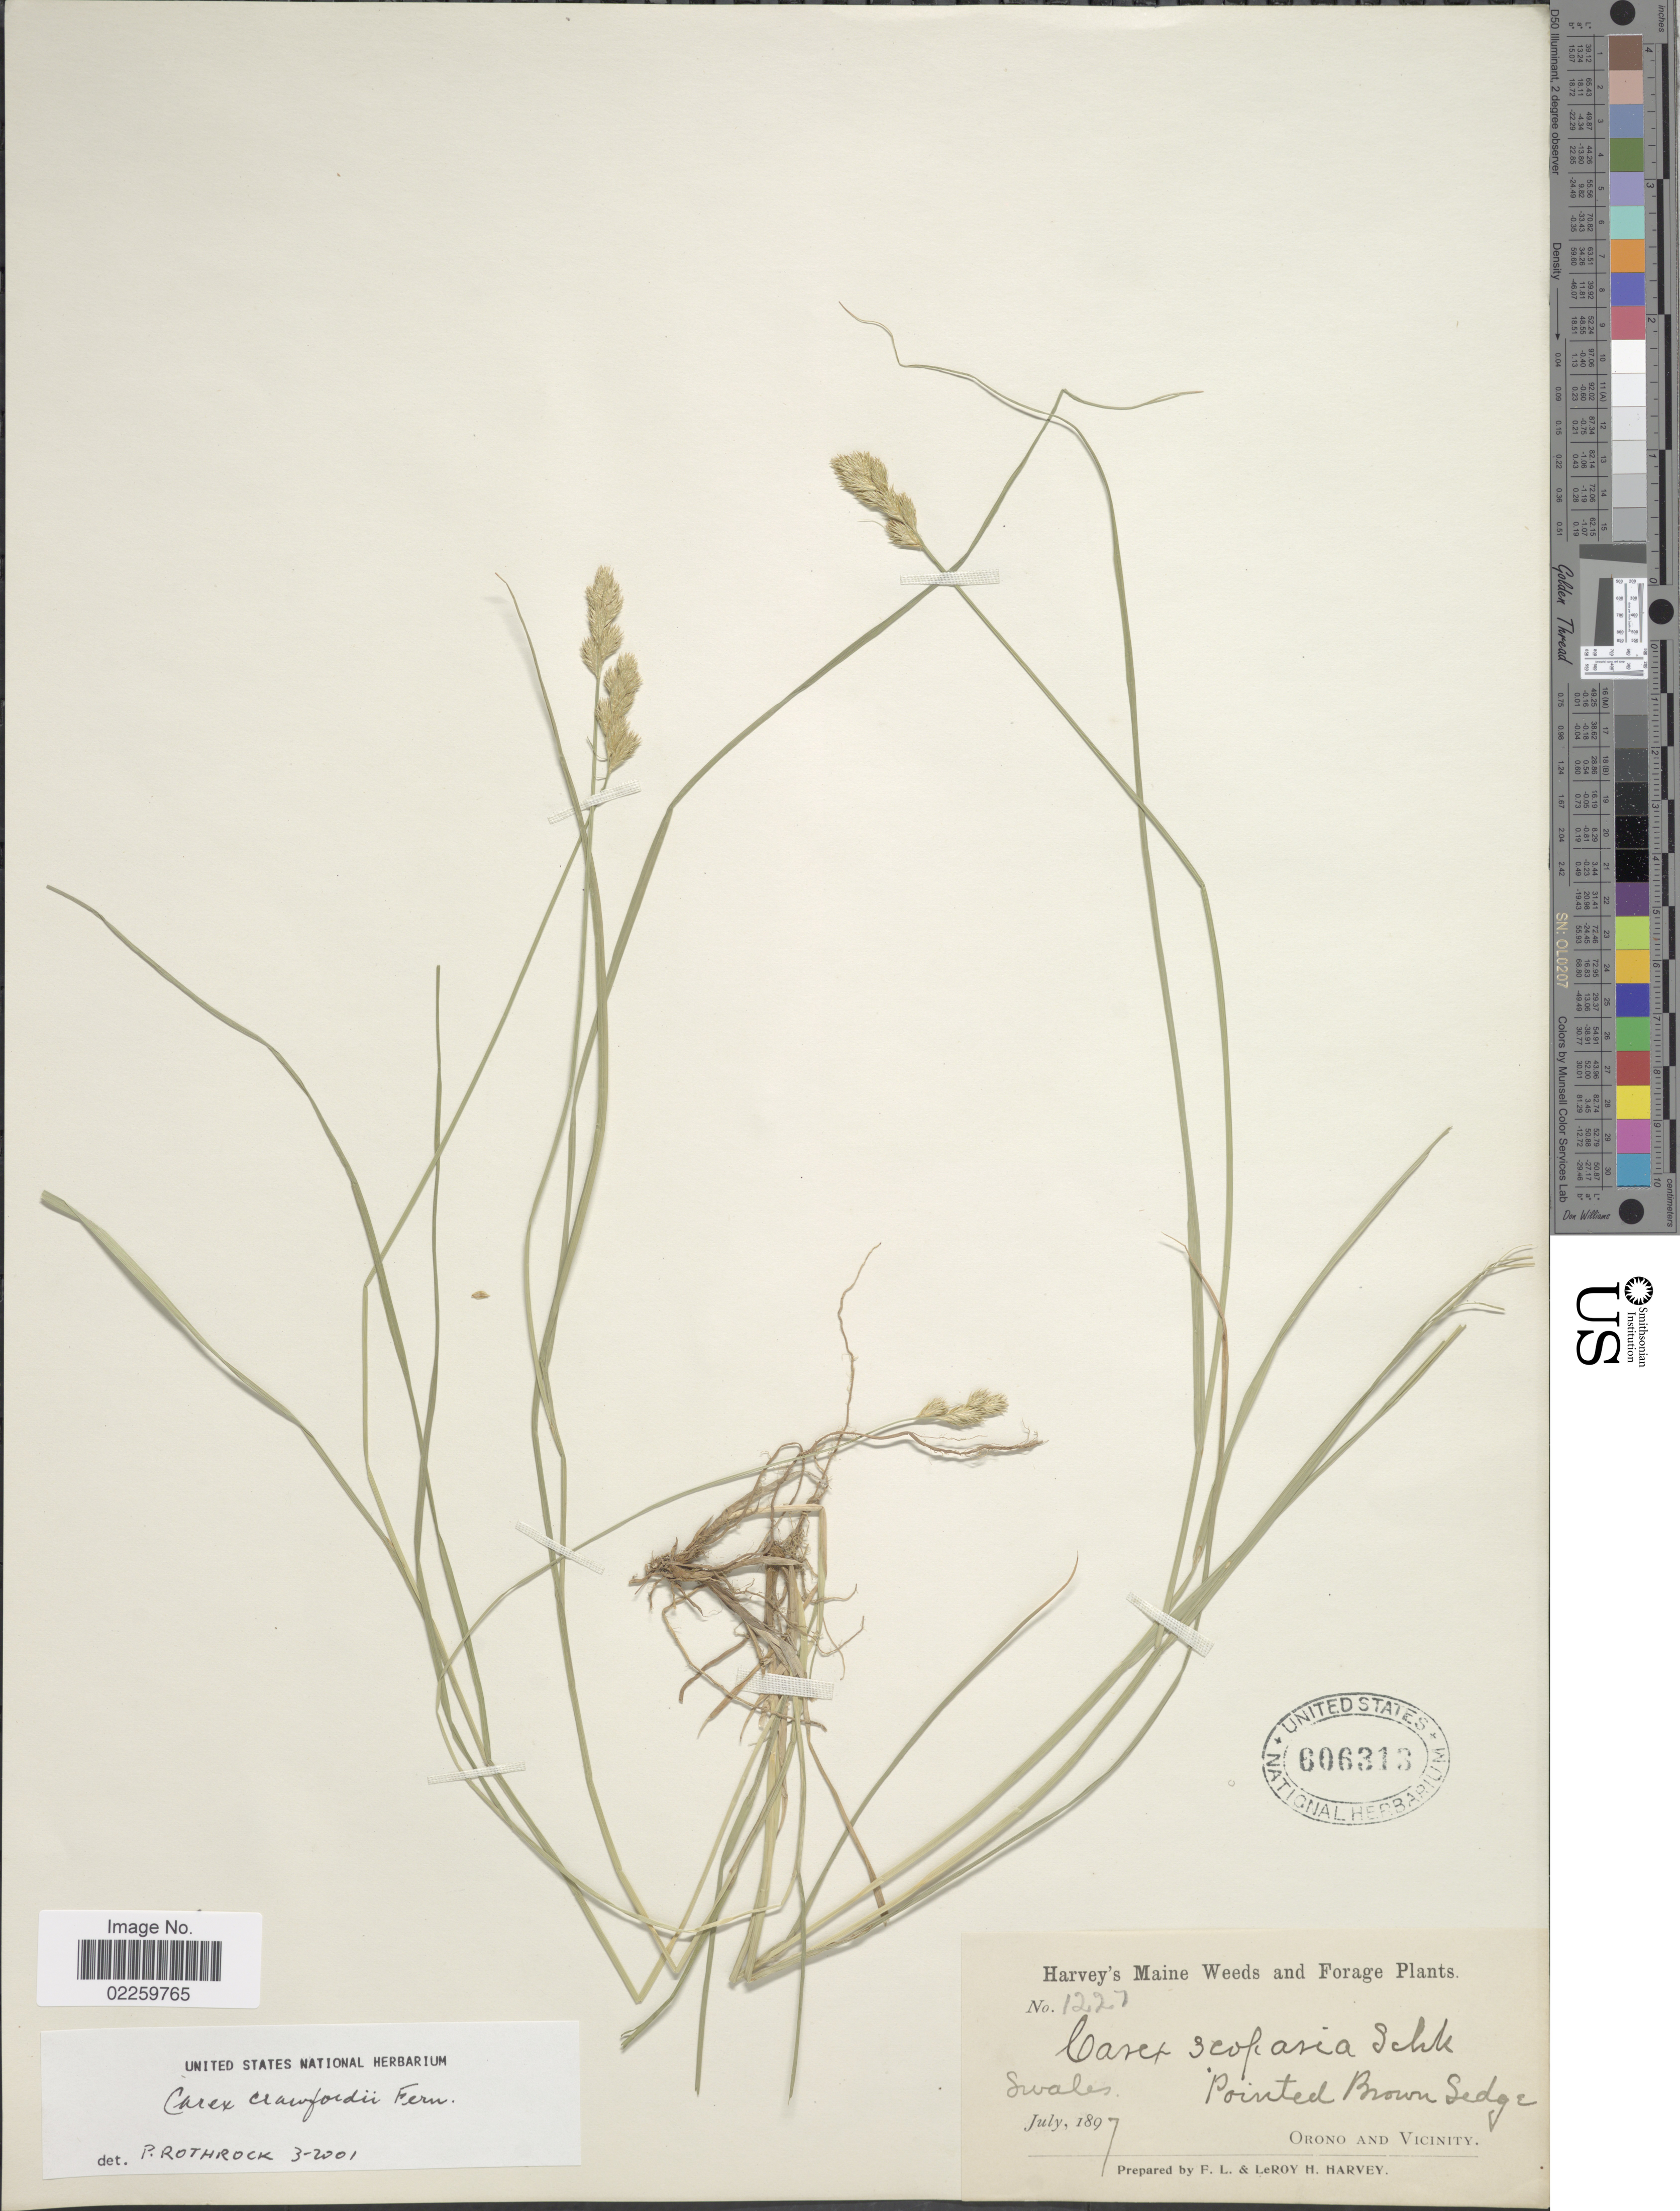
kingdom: Plantae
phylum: Tracheophyta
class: Liliopsida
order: Poales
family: Cyperaceae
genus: Carex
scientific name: Carex crawfordii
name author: Fernald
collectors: F. L. Harvey & L. H. Harvey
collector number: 1227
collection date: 1897-07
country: United States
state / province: Maine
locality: Swales, Pointed Brown Sedge, Orono and Vicinity.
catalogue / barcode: US 606313